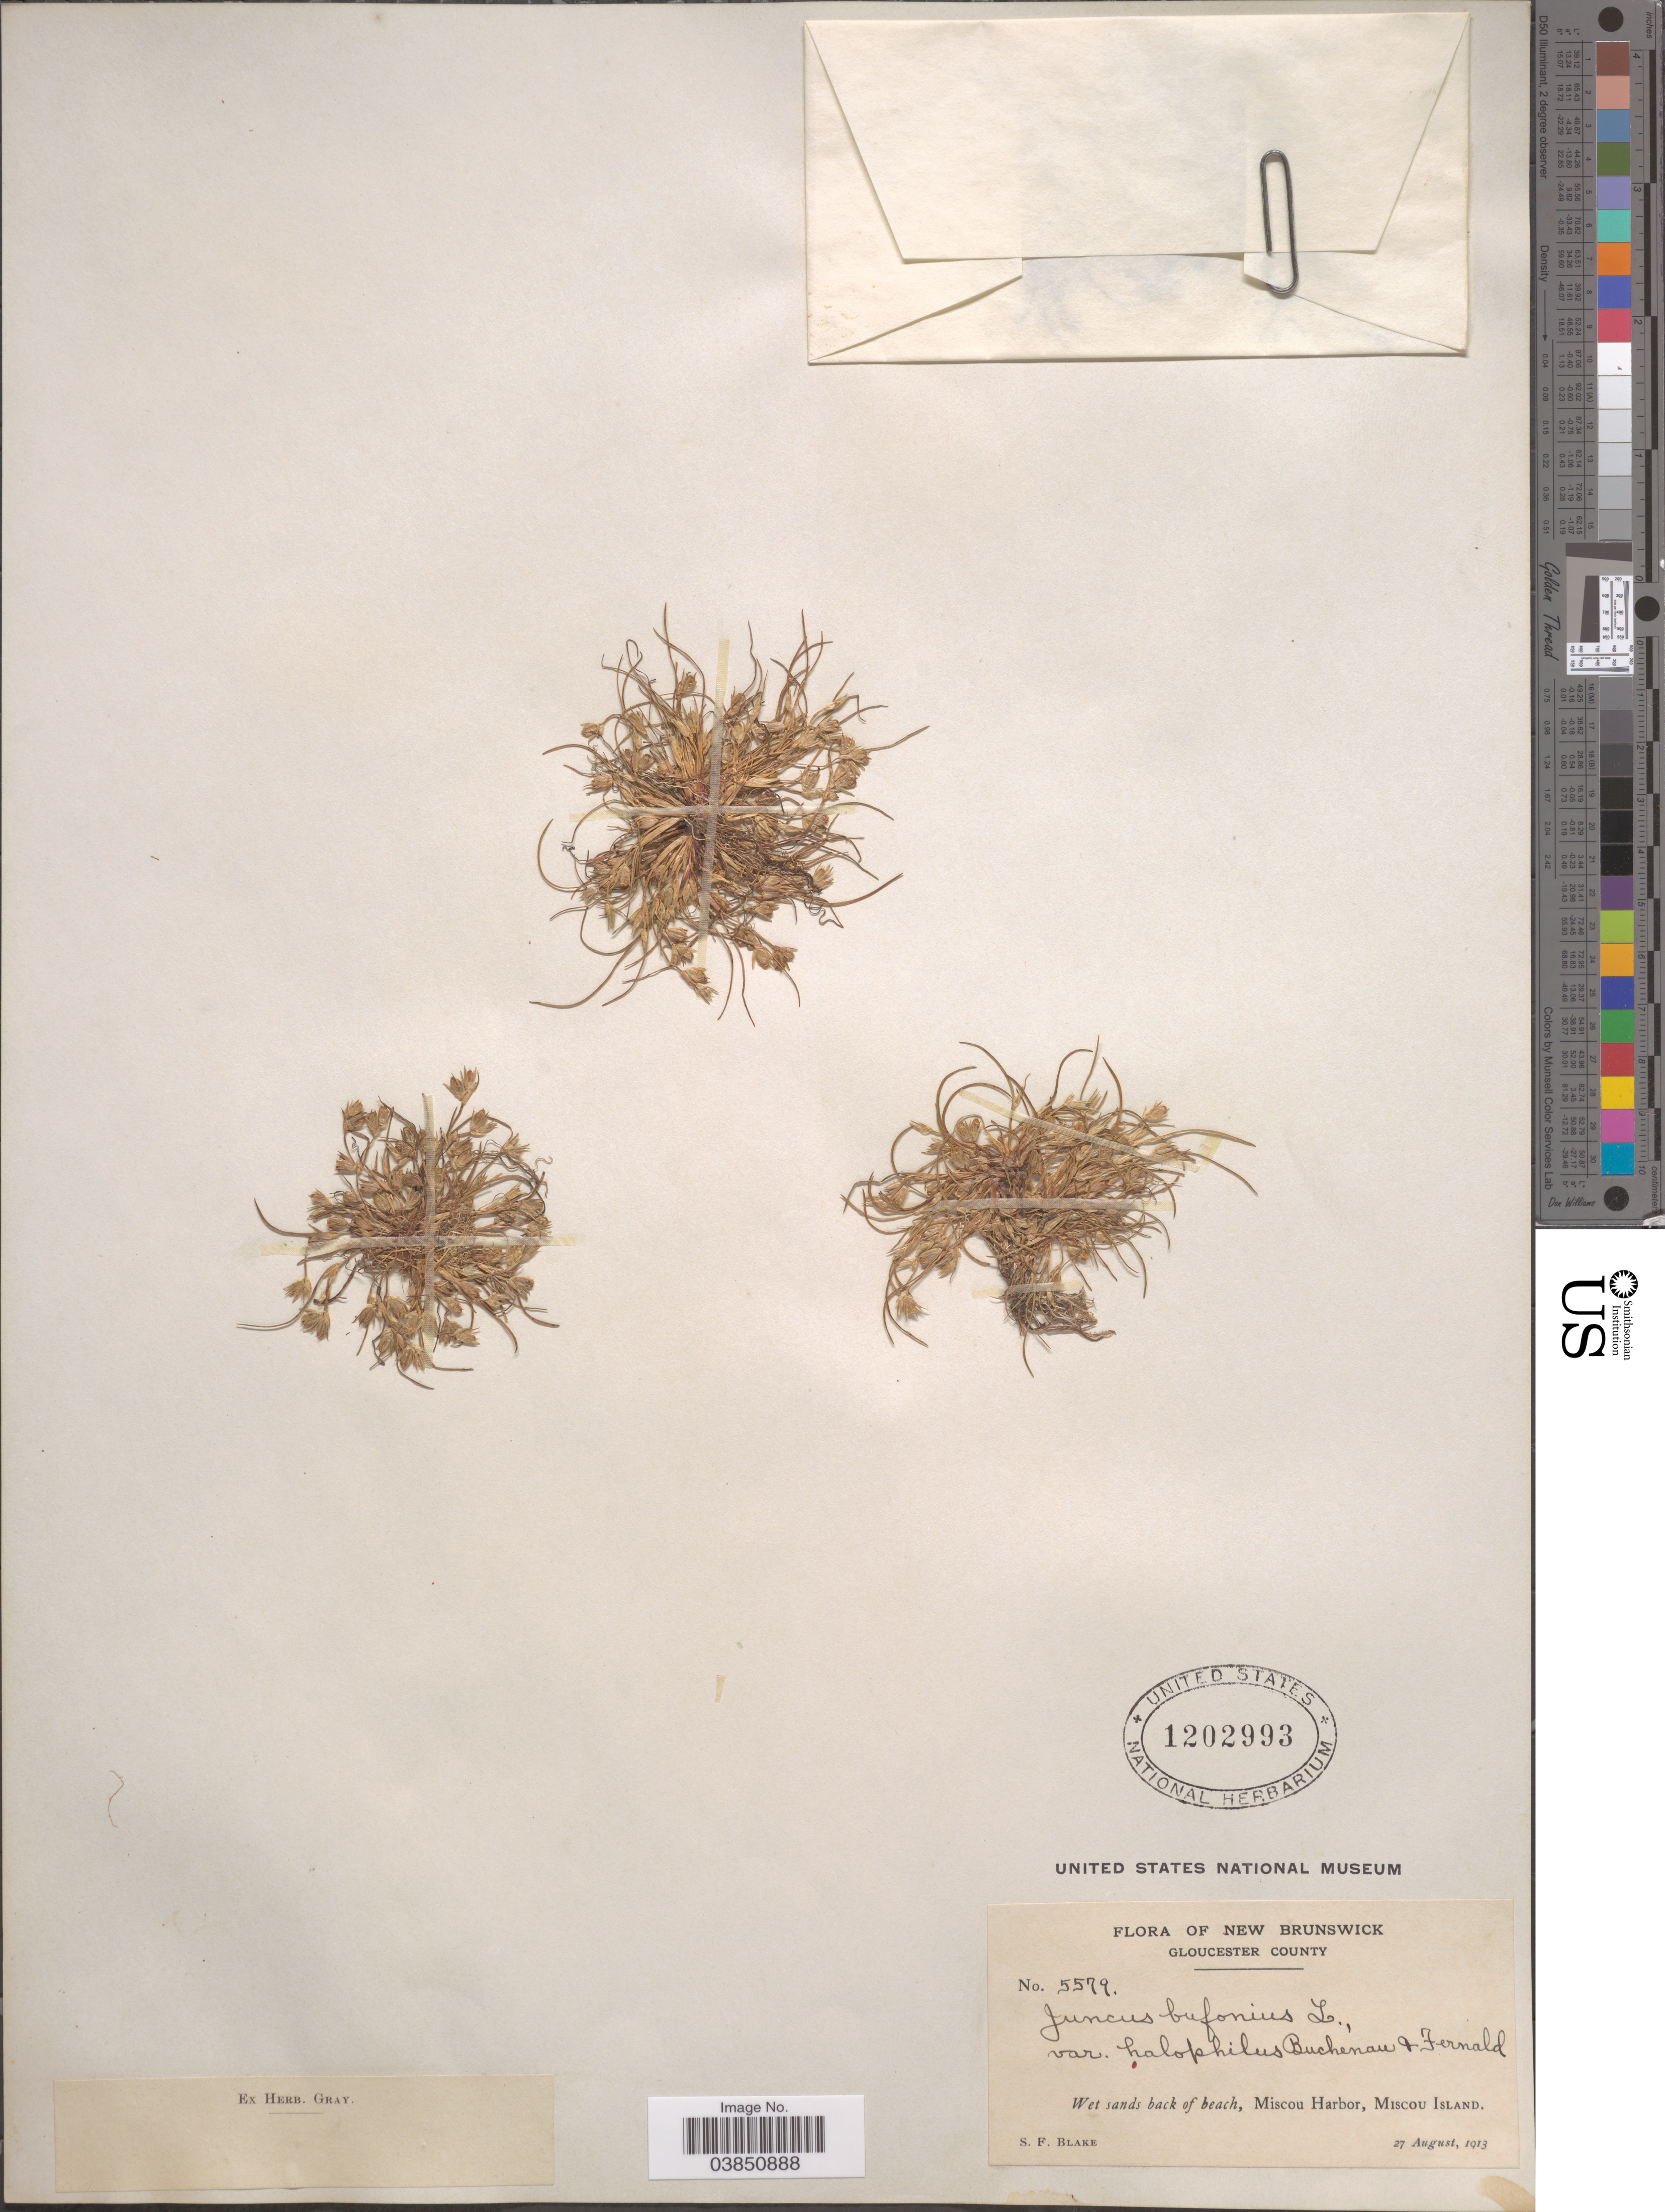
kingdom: Plantae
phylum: Tracheophyta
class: Liliopsida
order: Poales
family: Juncaceae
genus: Juncus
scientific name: Juncus bufonius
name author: L.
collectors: S. Blake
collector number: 5579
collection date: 1913-08-27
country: Canada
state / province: New Brunswick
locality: Gloucester County. Miscou Harbor, Miscou Island.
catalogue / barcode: US 1202993